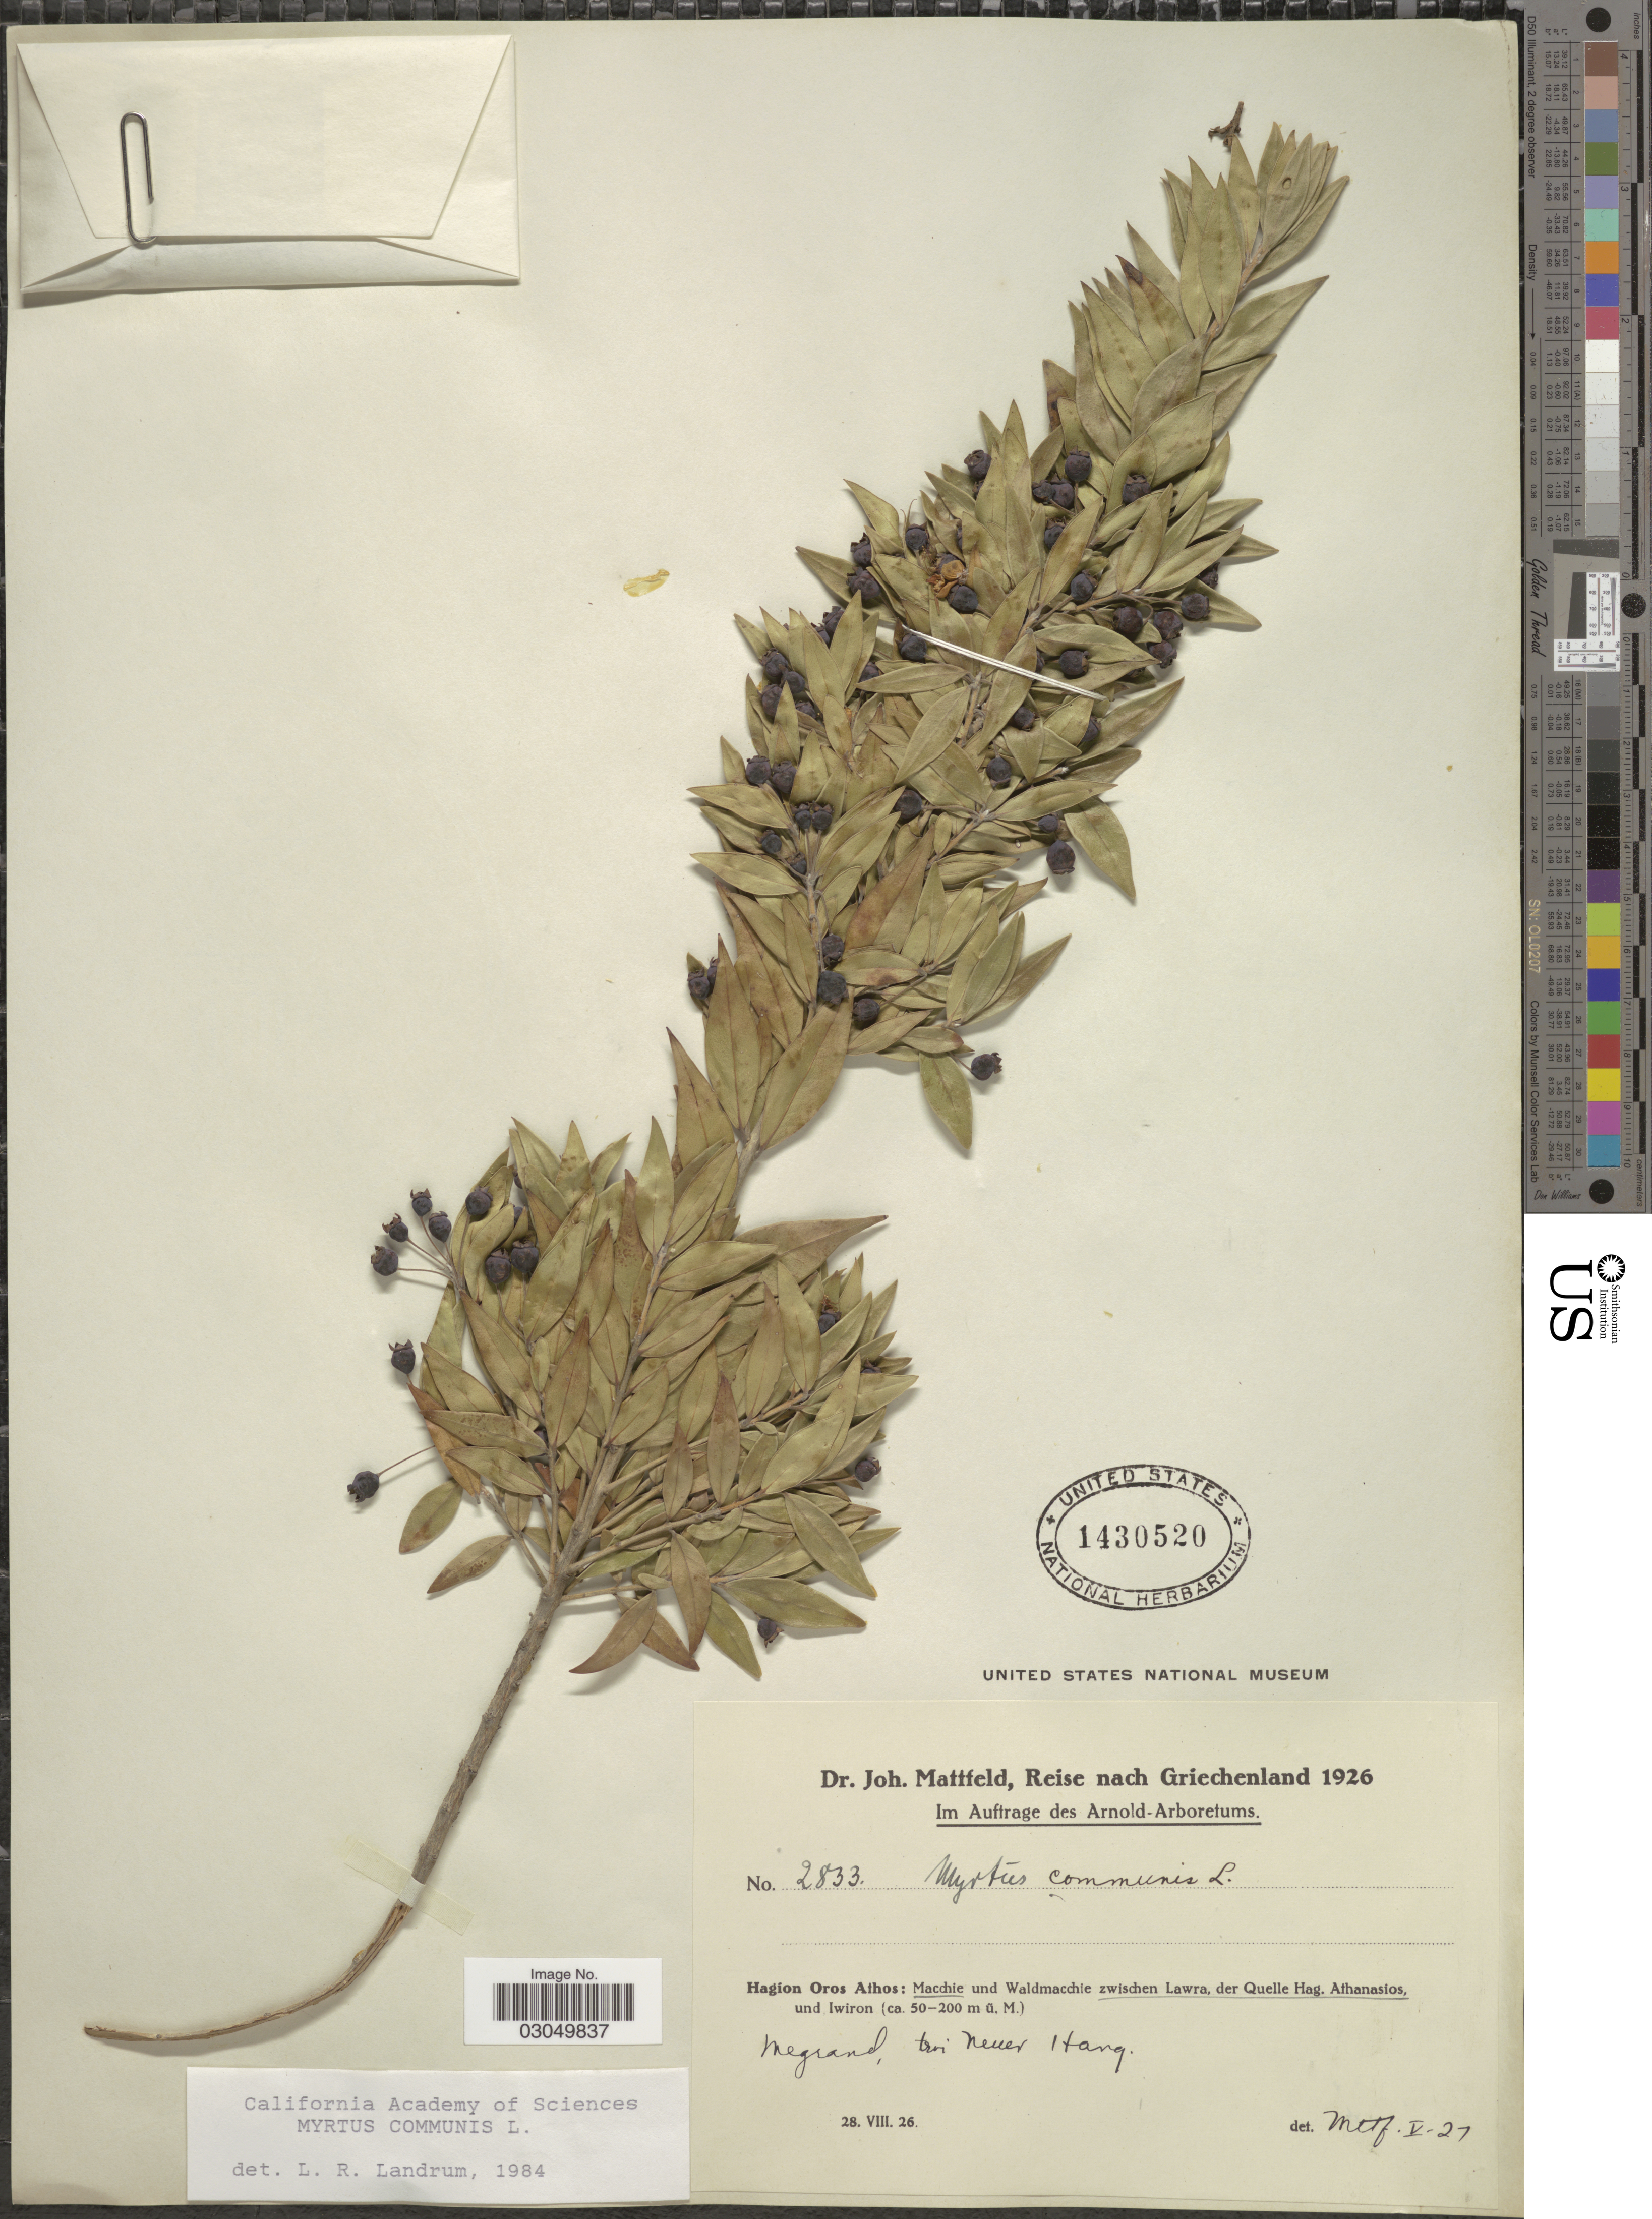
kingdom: Plantae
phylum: Tracheophyta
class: Magnoliopsida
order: Myrtales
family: Myrtaceae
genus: Myrtus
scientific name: Myrtus communis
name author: L.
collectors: J. Mattfeld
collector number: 2833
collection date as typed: Transcribed d/m/y: 28/3/26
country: Greece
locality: Griechenland. Hagion Oros Athos: Macchie und Waldmacchie zwischen Lawra, der Quelle Hag. Athanasios, und Iwiron.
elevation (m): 50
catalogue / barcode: US 1430520